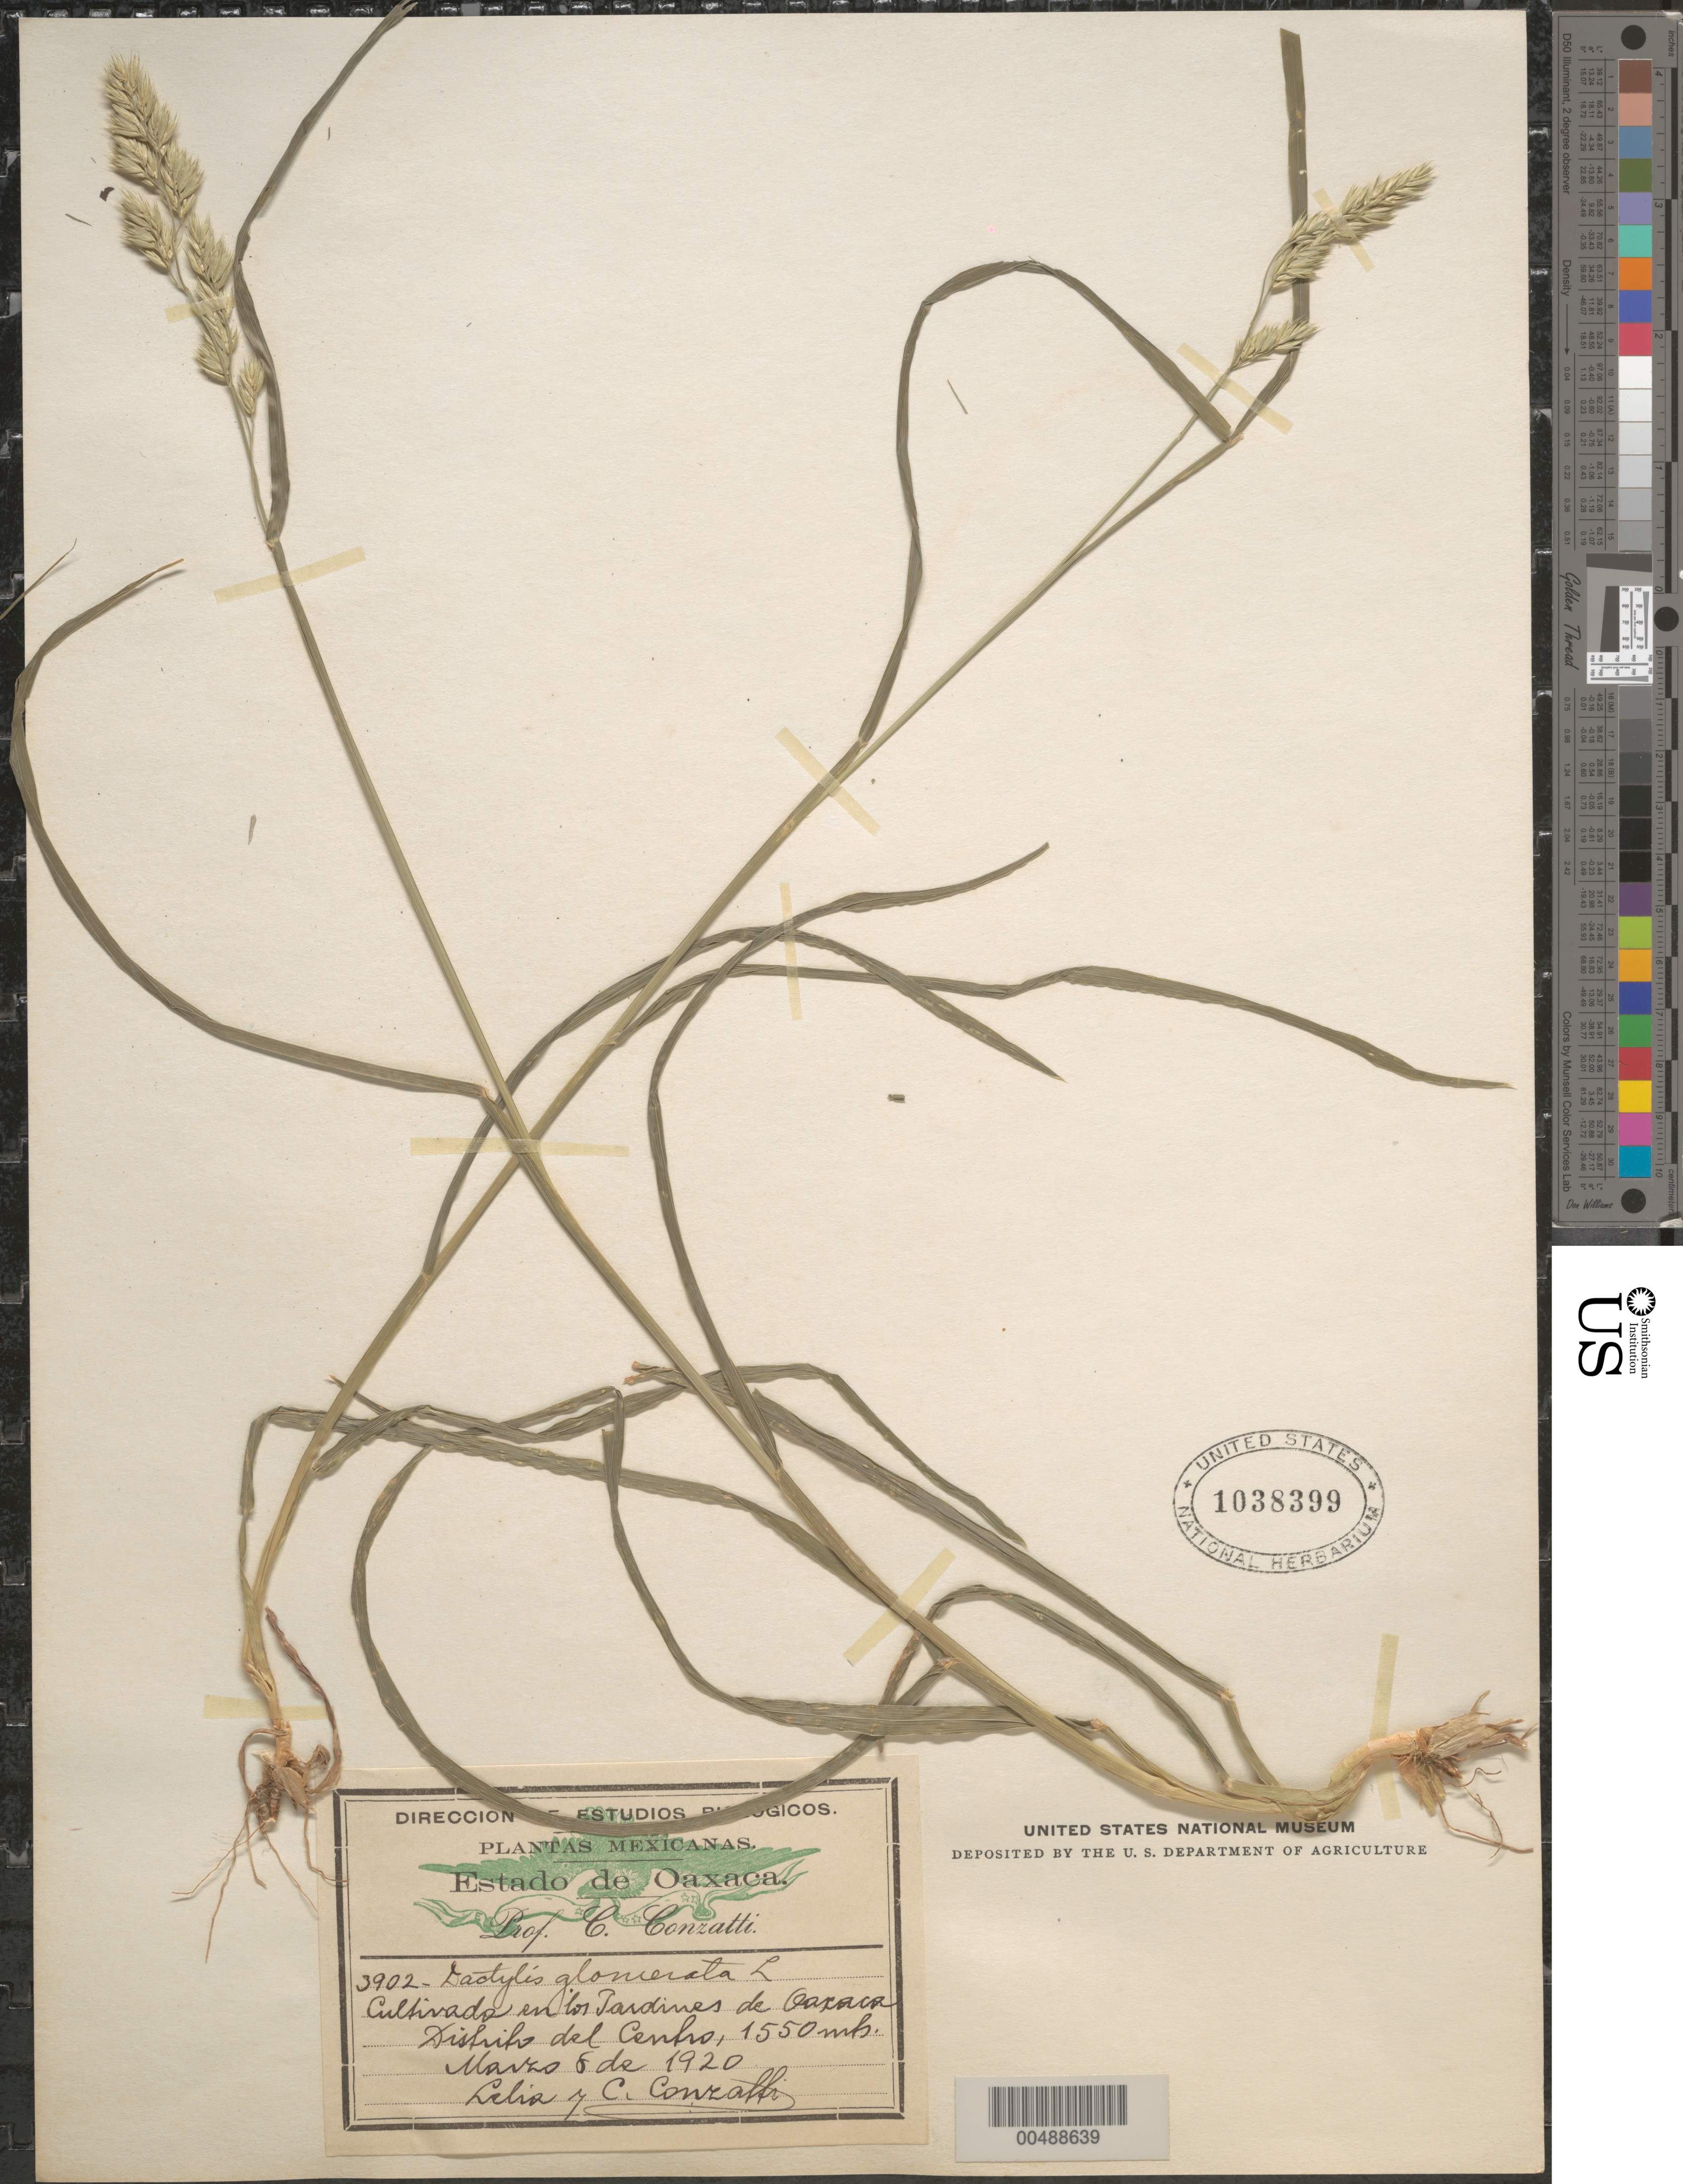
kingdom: Plantae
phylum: Tracheophyta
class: Liliopsida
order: Poales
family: Poaceae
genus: Dactylis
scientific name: Dactylis glomerata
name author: L.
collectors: C. Conratti & L. Conzatti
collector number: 3902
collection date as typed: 8 Mar 1920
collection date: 1920-03-08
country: Mexico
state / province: Oaxaca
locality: Centro Dist.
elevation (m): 1550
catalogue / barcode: US 1038399